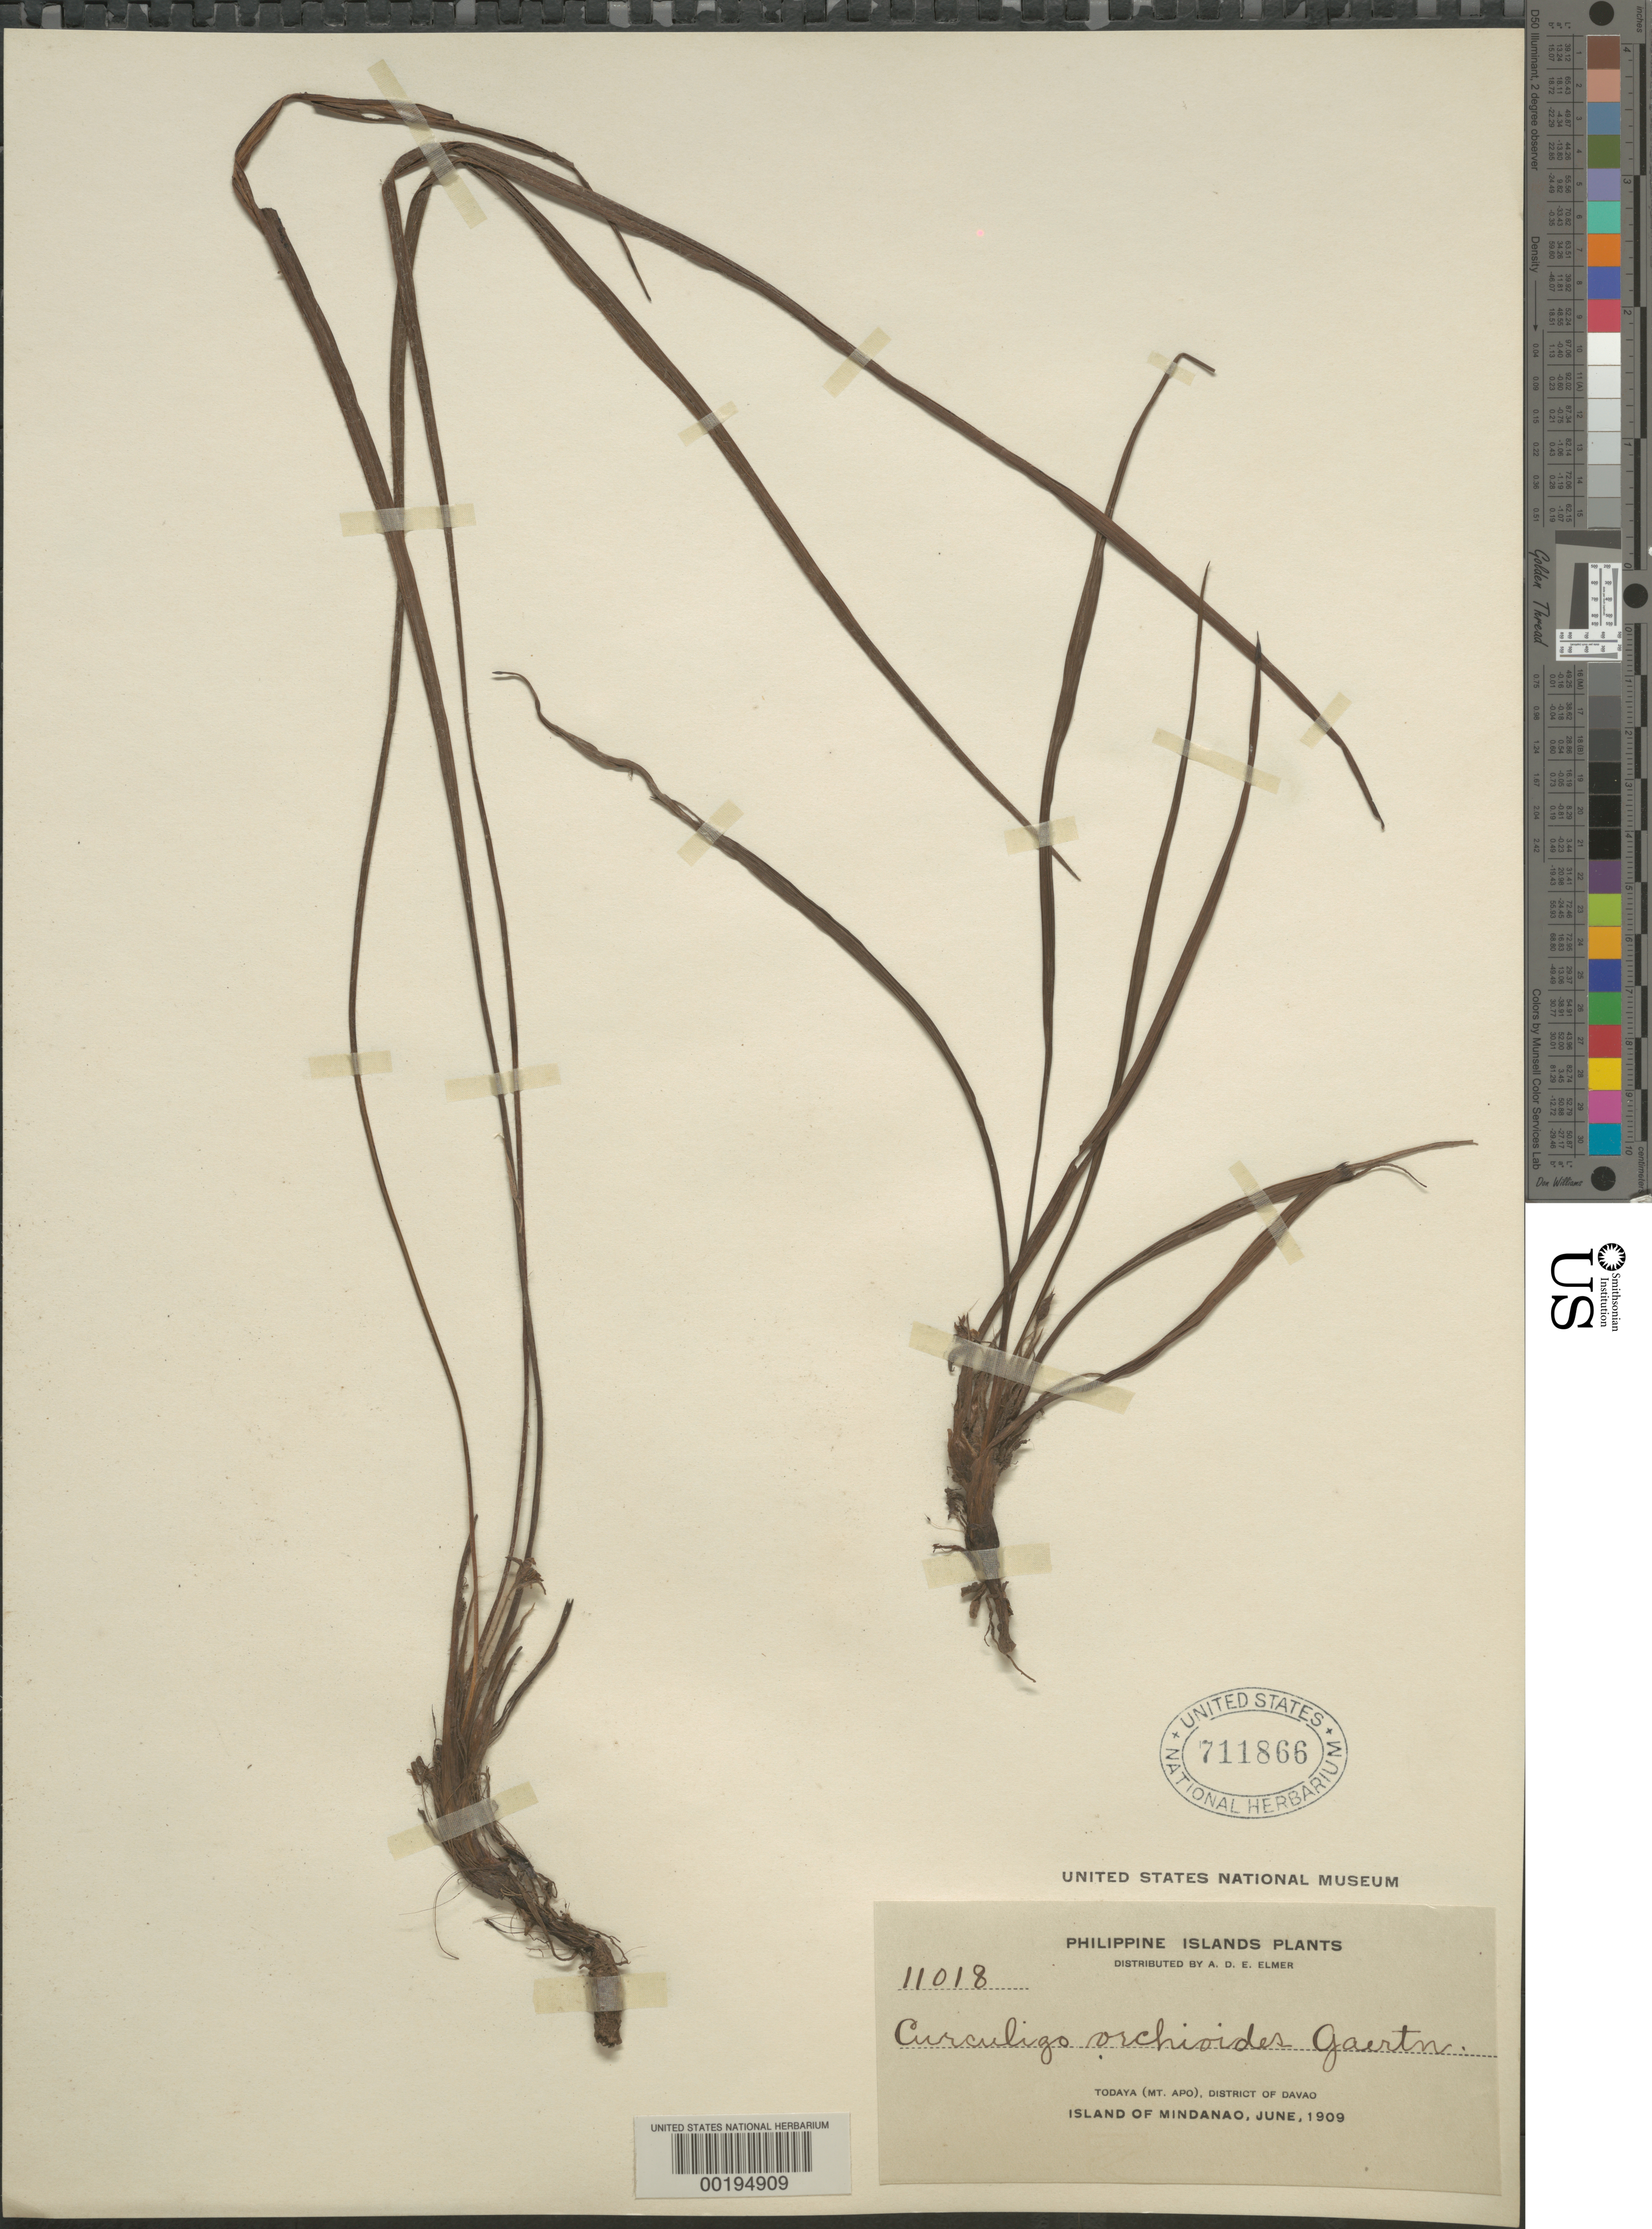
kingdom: Plantae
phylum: Tracheophyta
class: Liliopsida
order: Asparagales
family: Hypoxidaceae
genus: Curculigo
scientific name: Curculigo orchioides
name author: Gaertn.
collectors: A. D. E. Elmer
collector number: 11018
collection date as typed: Jun 1909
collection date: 1909-06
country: Philippines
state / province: Davao / Soccsksargen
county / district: Cotabato del Norte / Davao del Sur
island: Mindanao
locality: Todaya (Mt. Apo), Davao Dist.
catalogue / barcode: US 711866